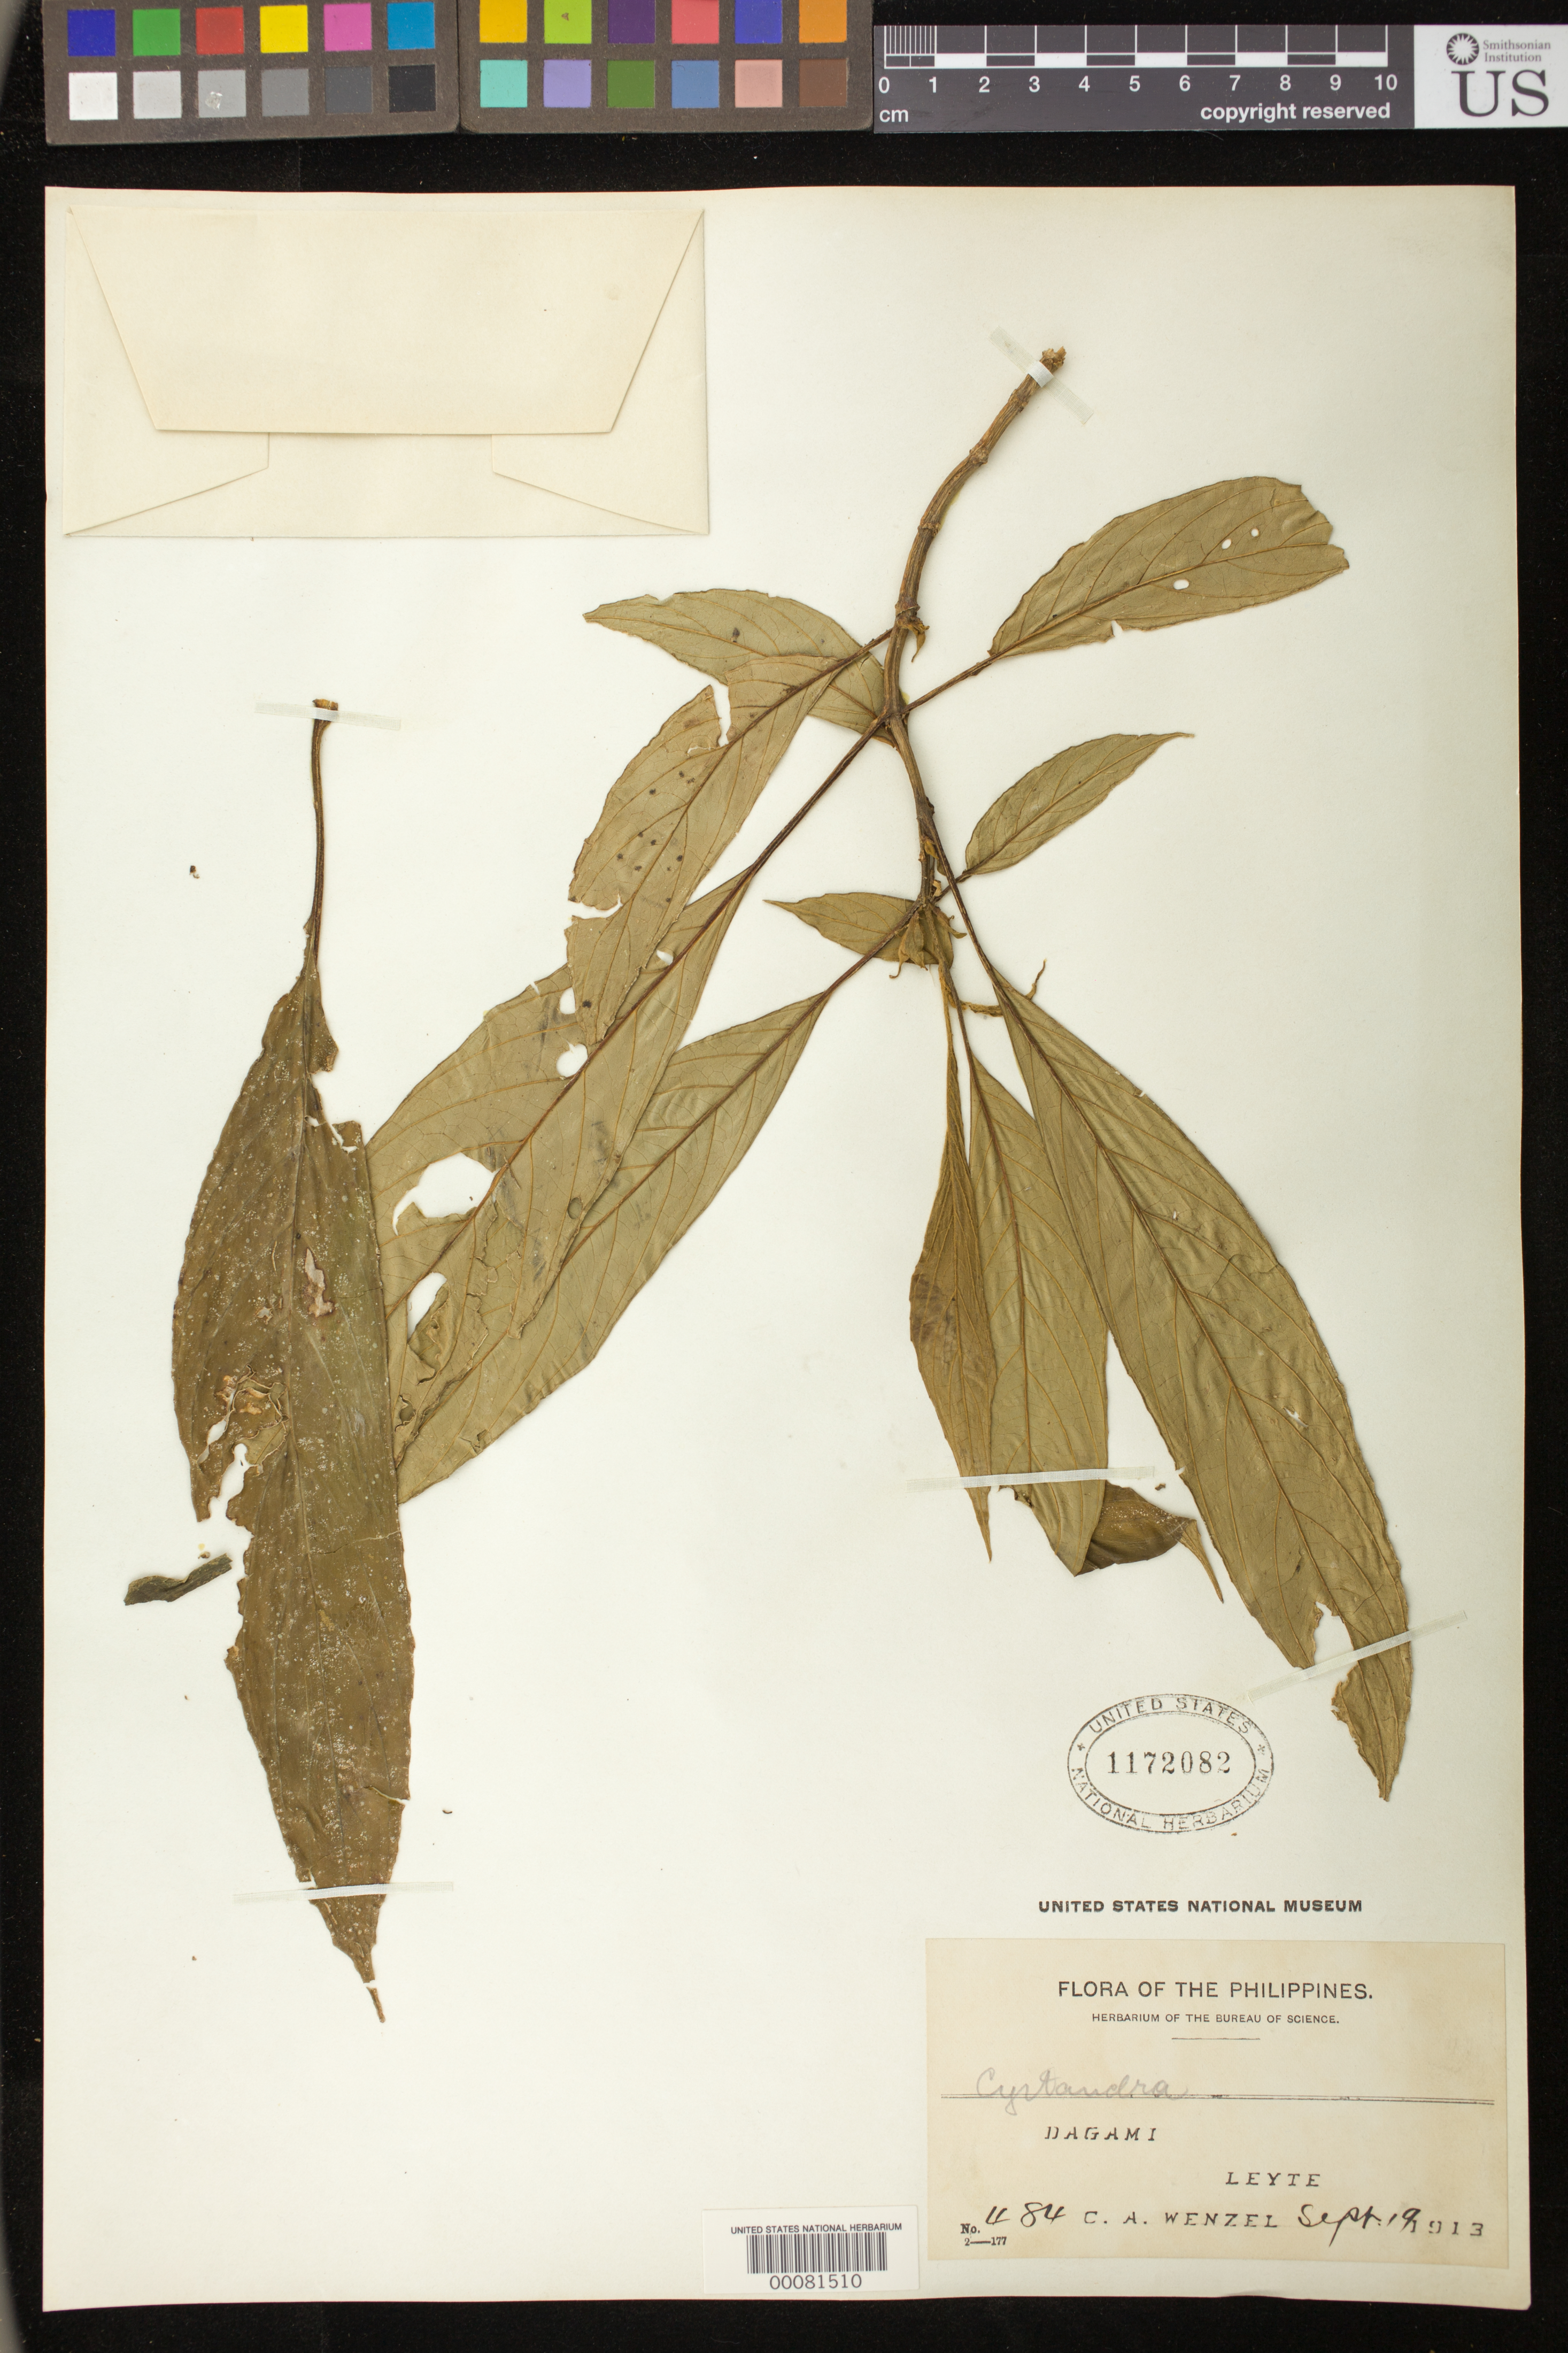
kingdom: Plantae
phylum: Tracheophyta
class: Magnoliopsida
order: Lamiales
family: Gesneriaceae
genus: Cyrtandra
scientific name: Cyrtandra sp.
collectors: C. Wenzel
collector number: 484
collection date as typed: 19 Sep 1913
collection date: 1913-09-19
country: Philippines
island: Leyte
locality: Dagami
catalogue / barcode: US 1172082